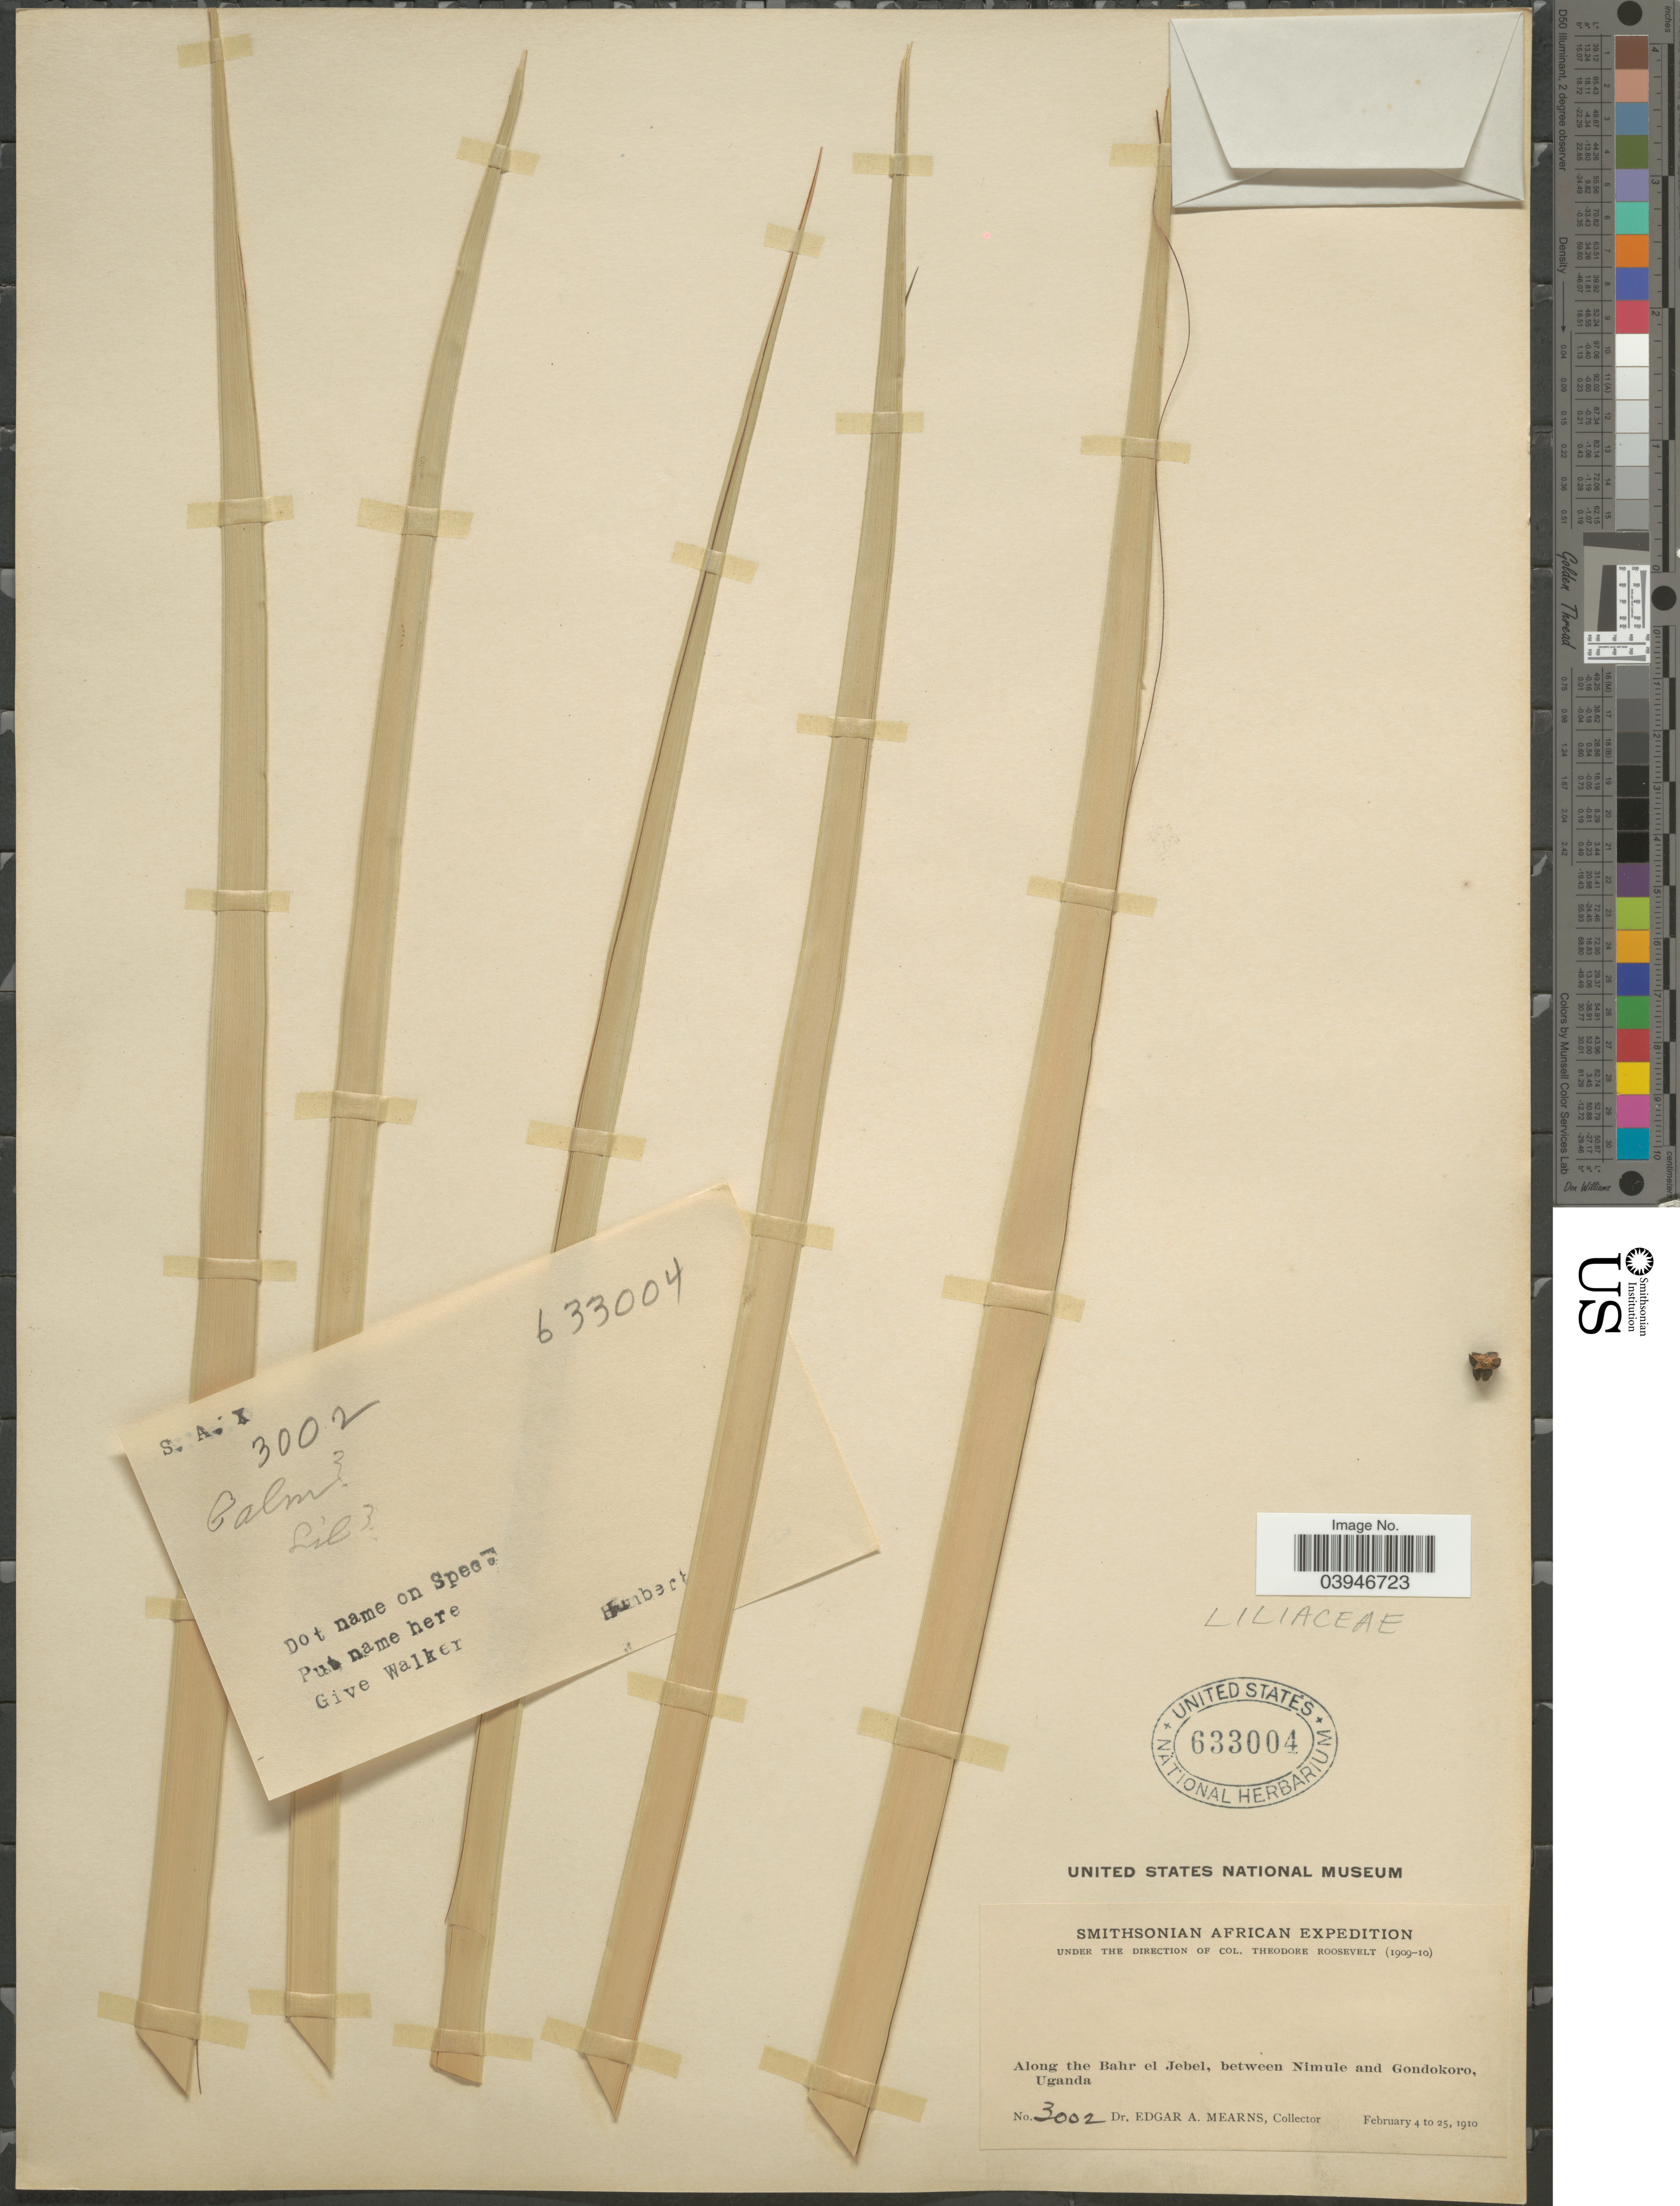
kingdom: Plantae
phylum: Tracheophyta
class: Liliopsida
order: Liliales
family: Liliaceae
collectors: E. A. Mearns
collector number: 3002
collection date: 1910-02-04/1910-02-25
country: Uganda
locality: Along the Bahr el Jebel, between Nimule and Gondokoro.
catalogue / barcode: US 633004